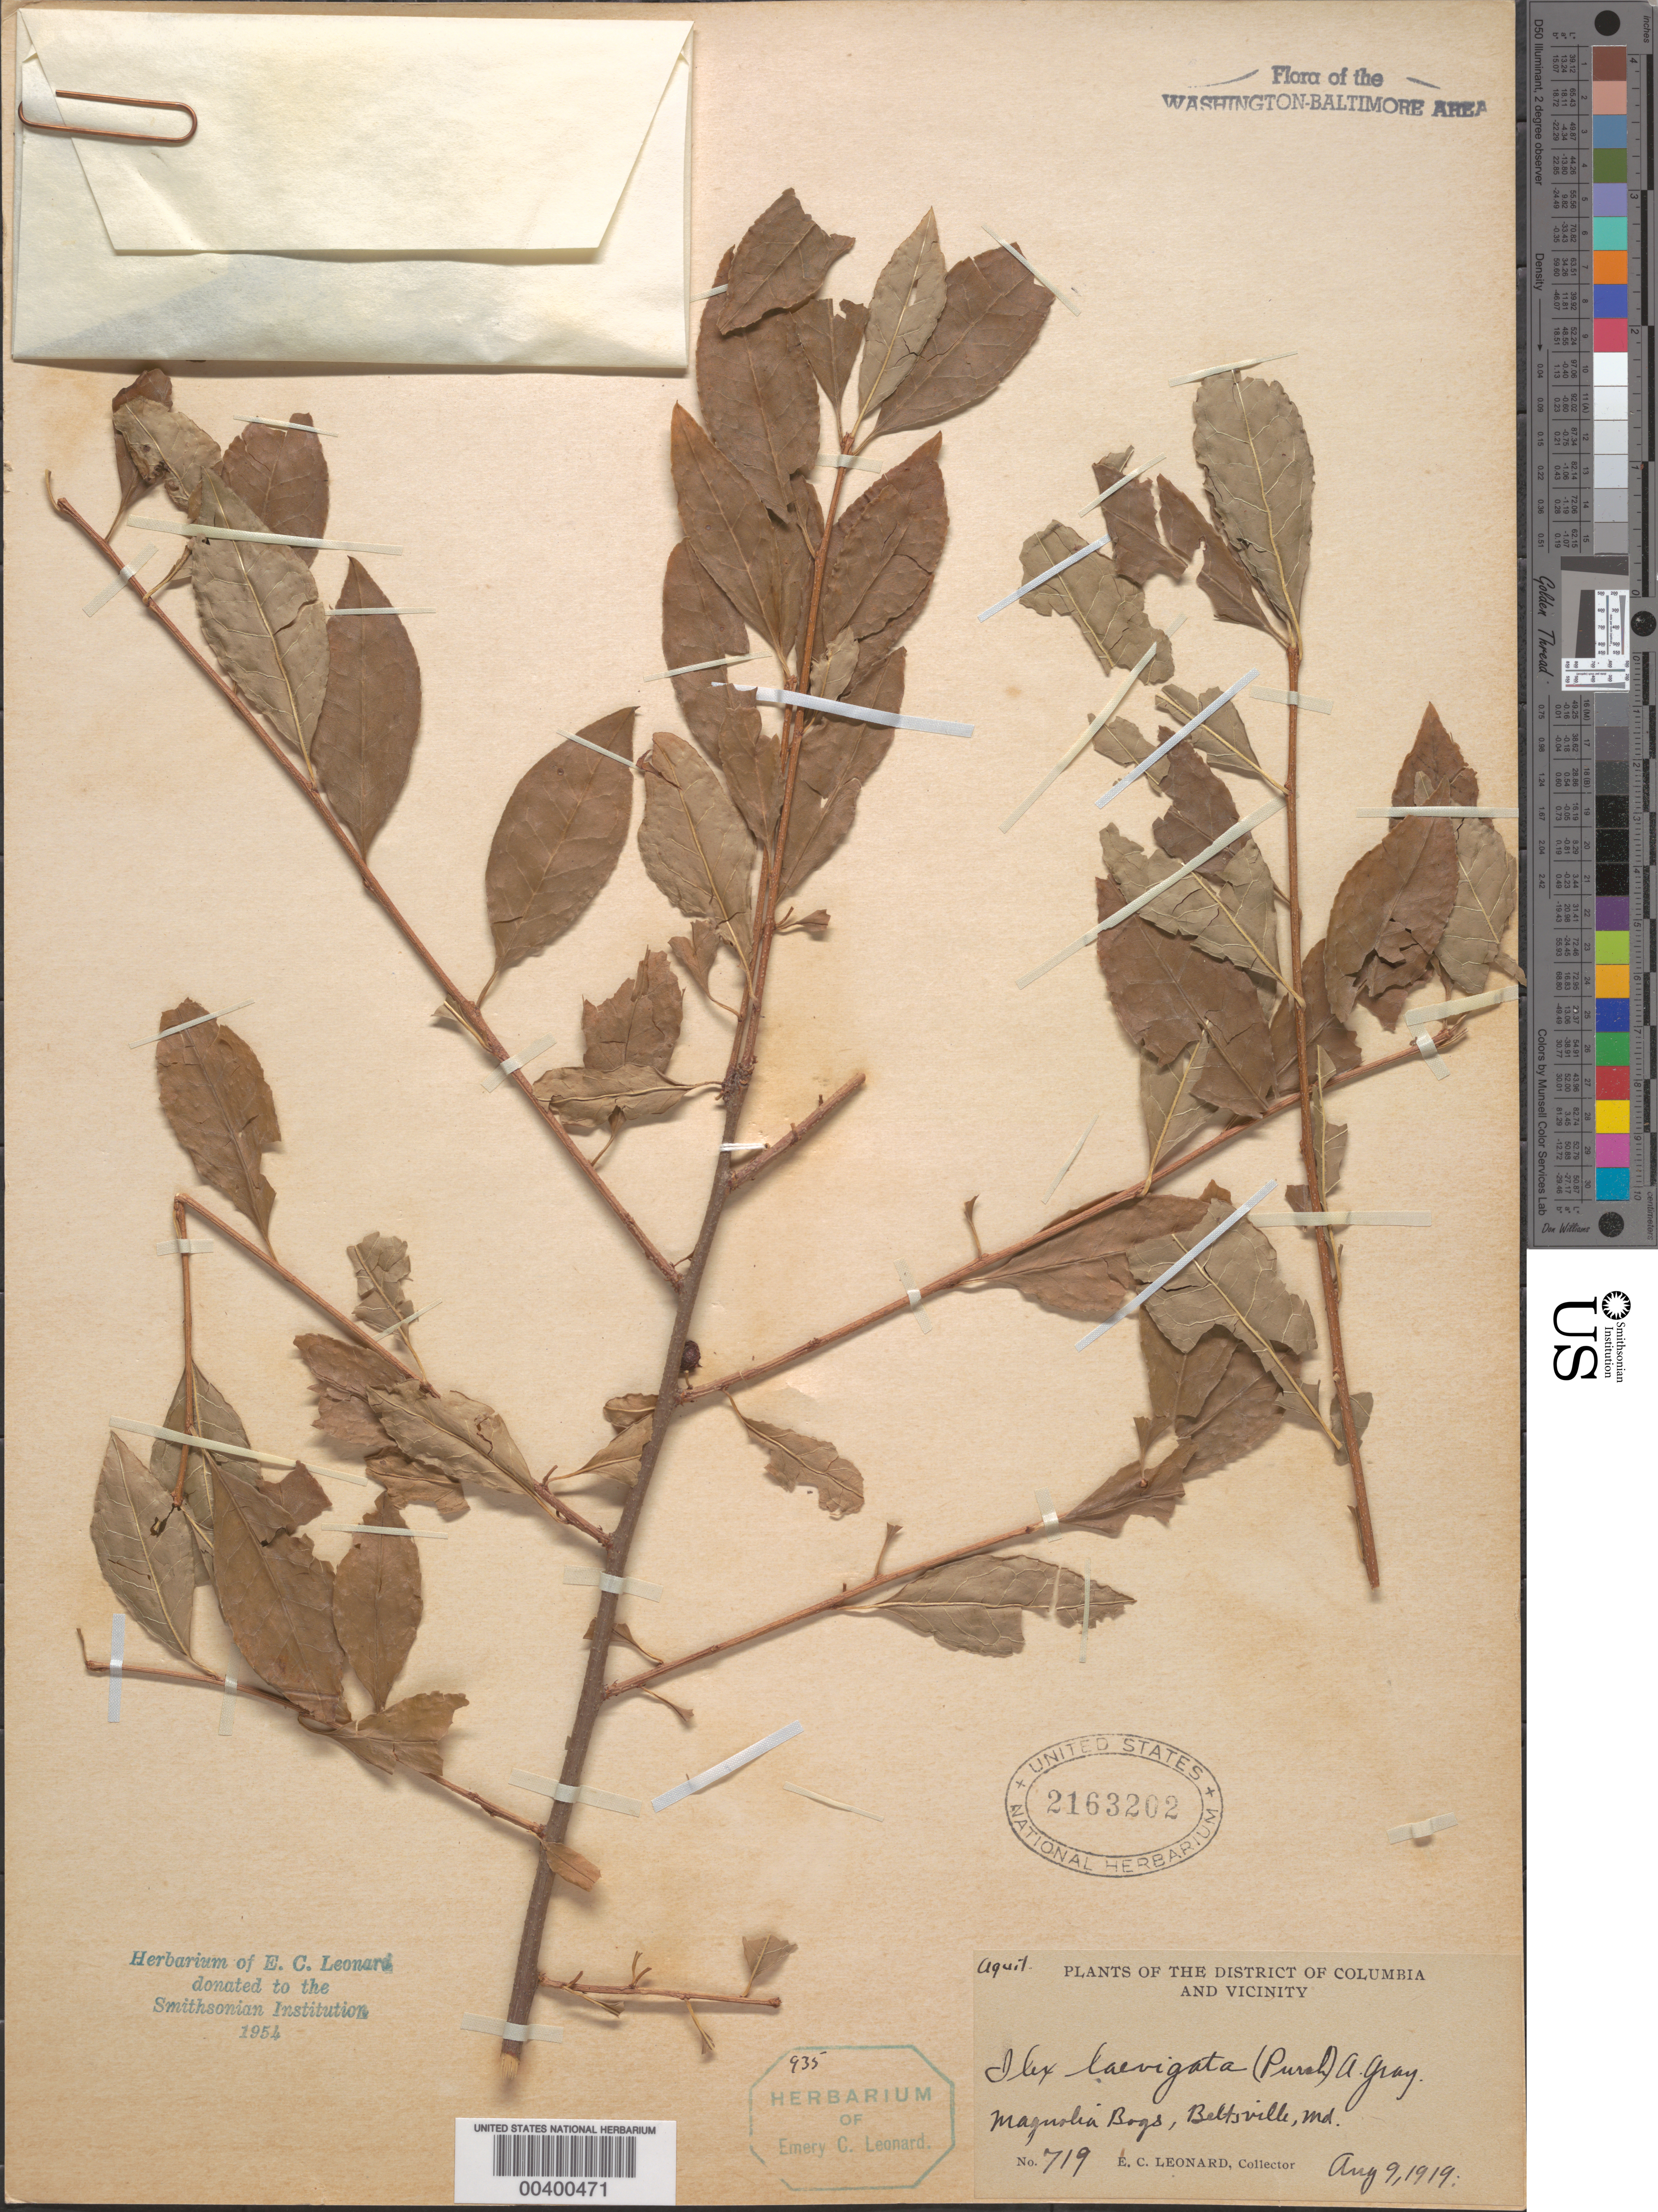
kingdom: Plantae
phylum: Tracheophyta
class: Magnoliopsida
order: Aquifoliales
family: Aquifoliaceae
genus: Ilex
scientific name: Ilex laevigata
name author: (Pursh) A. Gray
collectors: E. C. Leonard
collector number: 719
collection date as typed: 09 Aug 1919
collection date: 1919-08-09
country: United States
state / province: Maryland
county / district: Prince George's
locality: Magnolia Bogs, Beltsville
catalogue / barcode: US 2163202